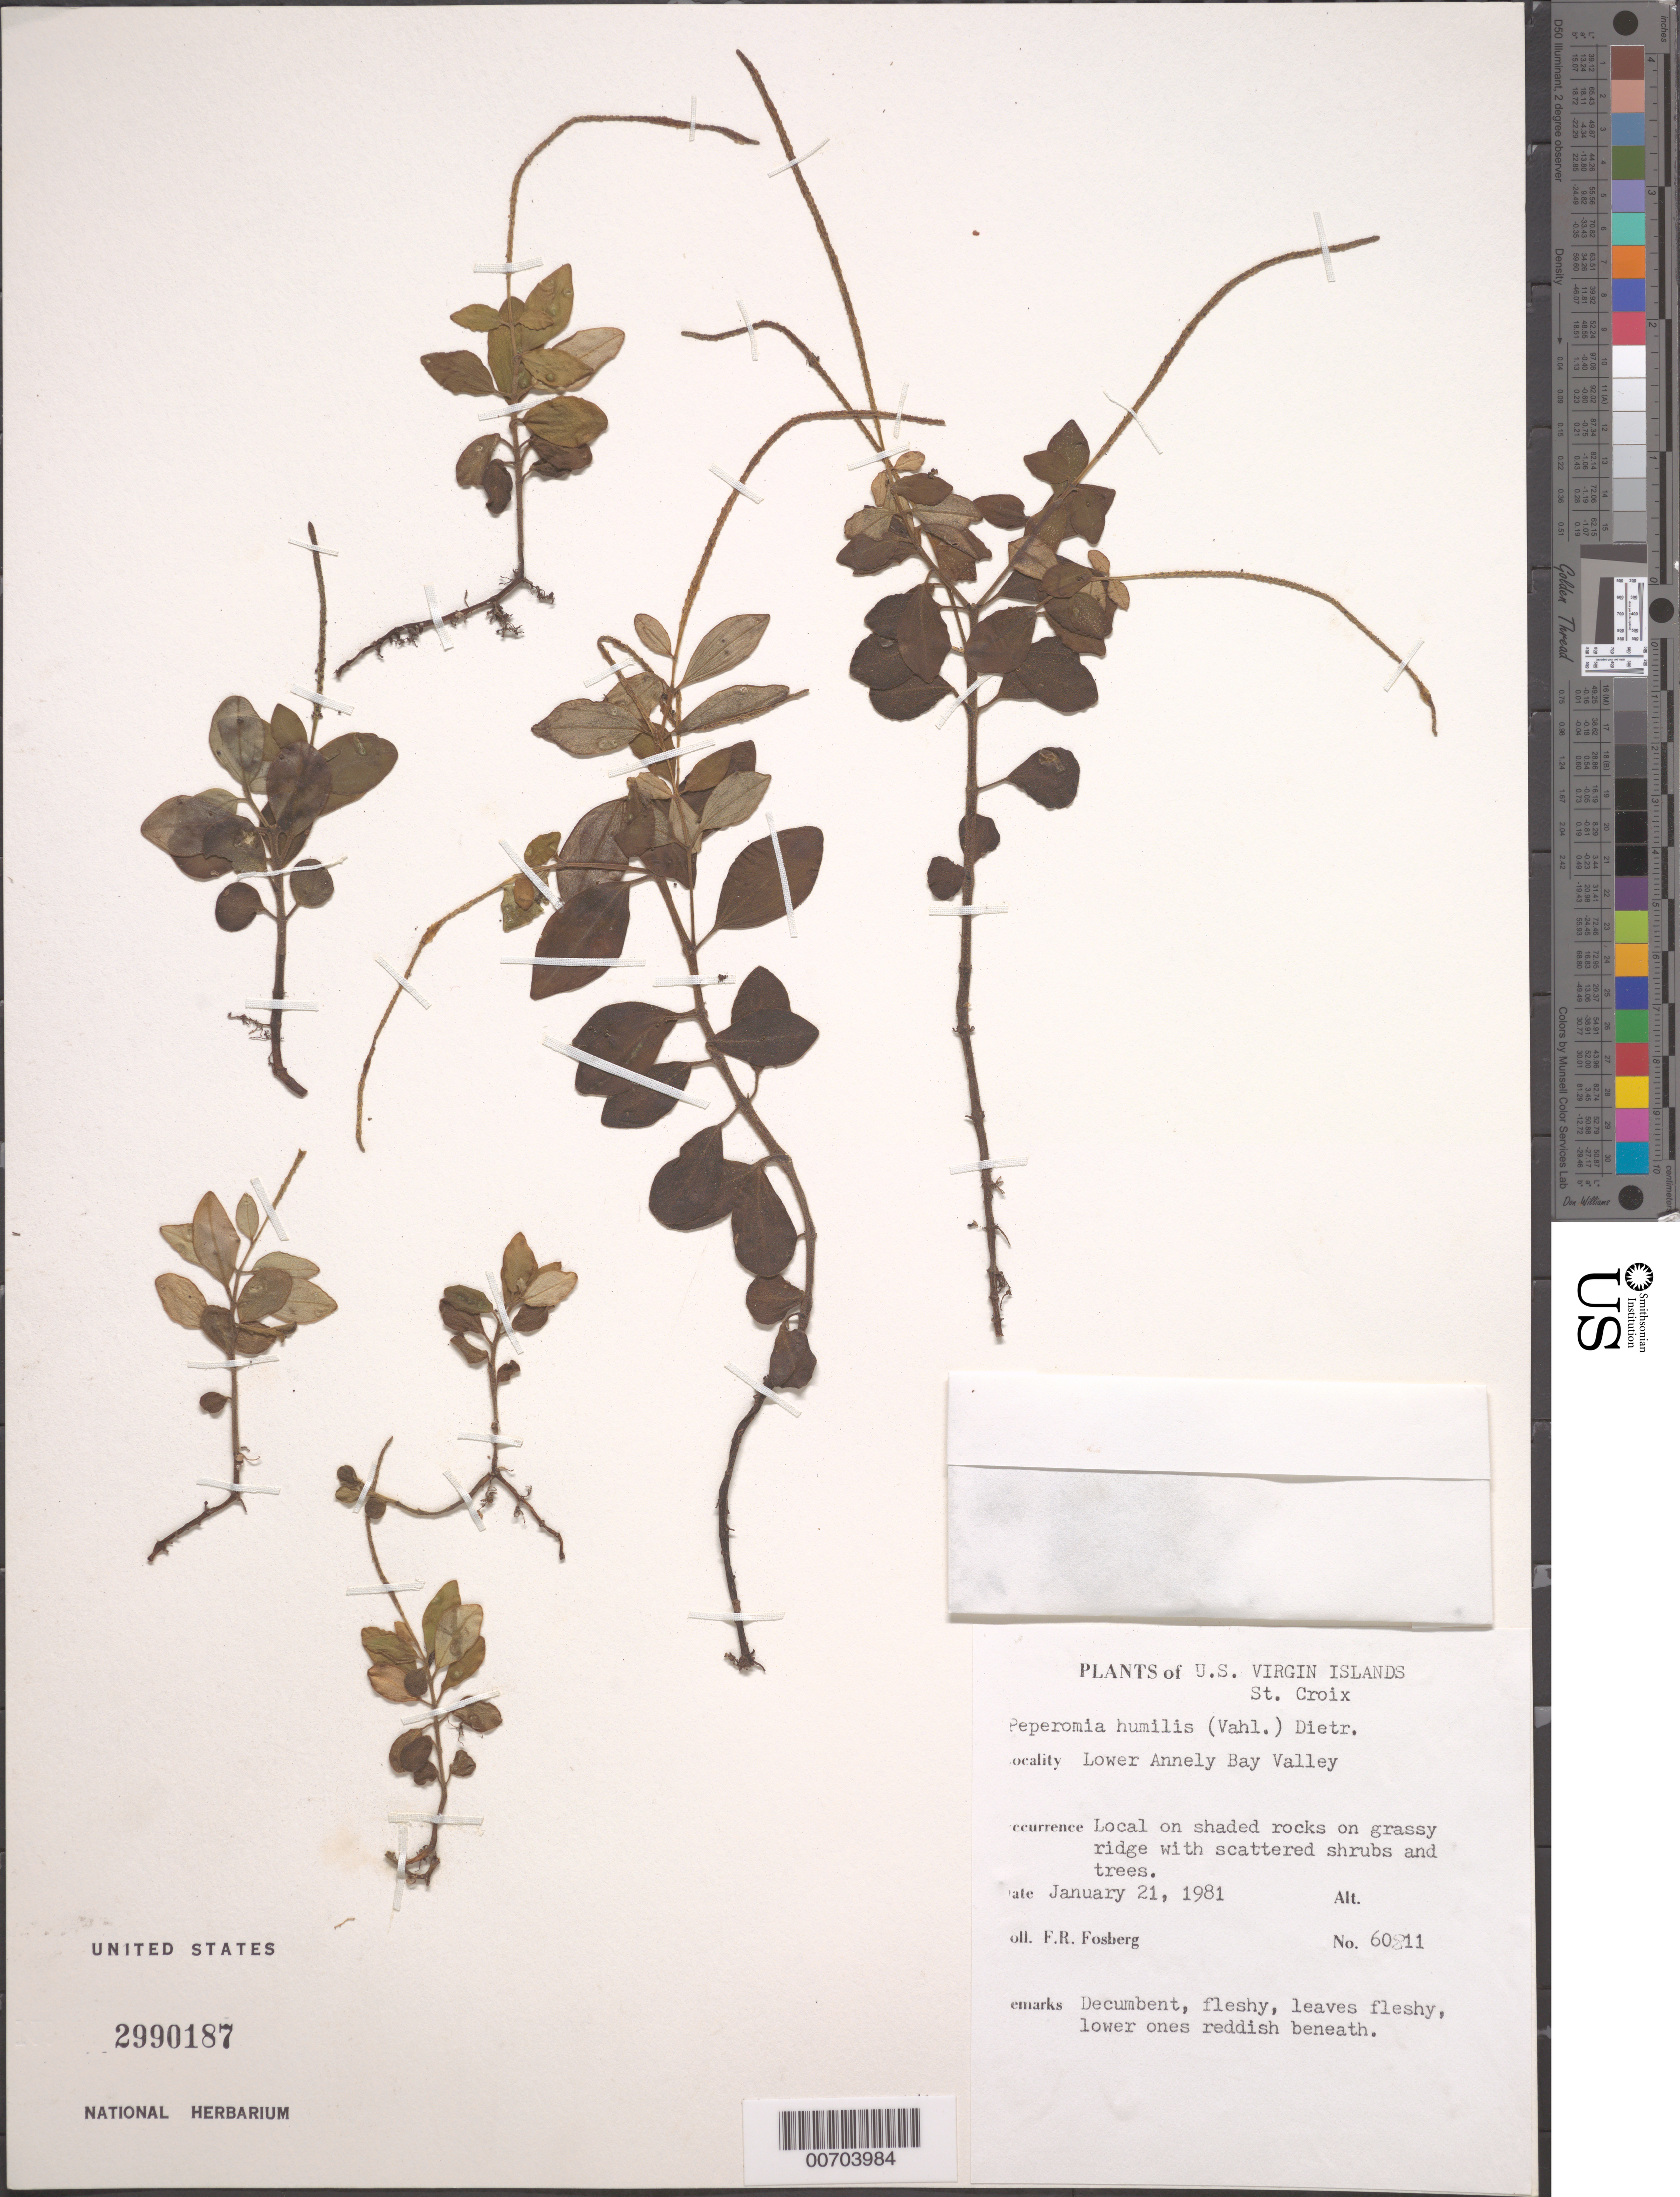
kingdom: Plantae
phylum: Tracheophyta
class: Magnoliopsida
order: Piperales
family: Piperaceae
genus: Peperomia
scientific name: Peperomia humilis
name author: (Vahl) A. Dietr.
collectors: F. R. Fosberg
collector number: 60811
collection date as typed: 21 Jan 1981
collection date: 1981-01-21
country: U.S. Virgin Islands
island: St. Croix Island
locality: Lower Annely Bay Valley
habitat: Shaded rocks on grassy ridge w/scattered shrubs and trees.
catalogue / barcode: US 2990187